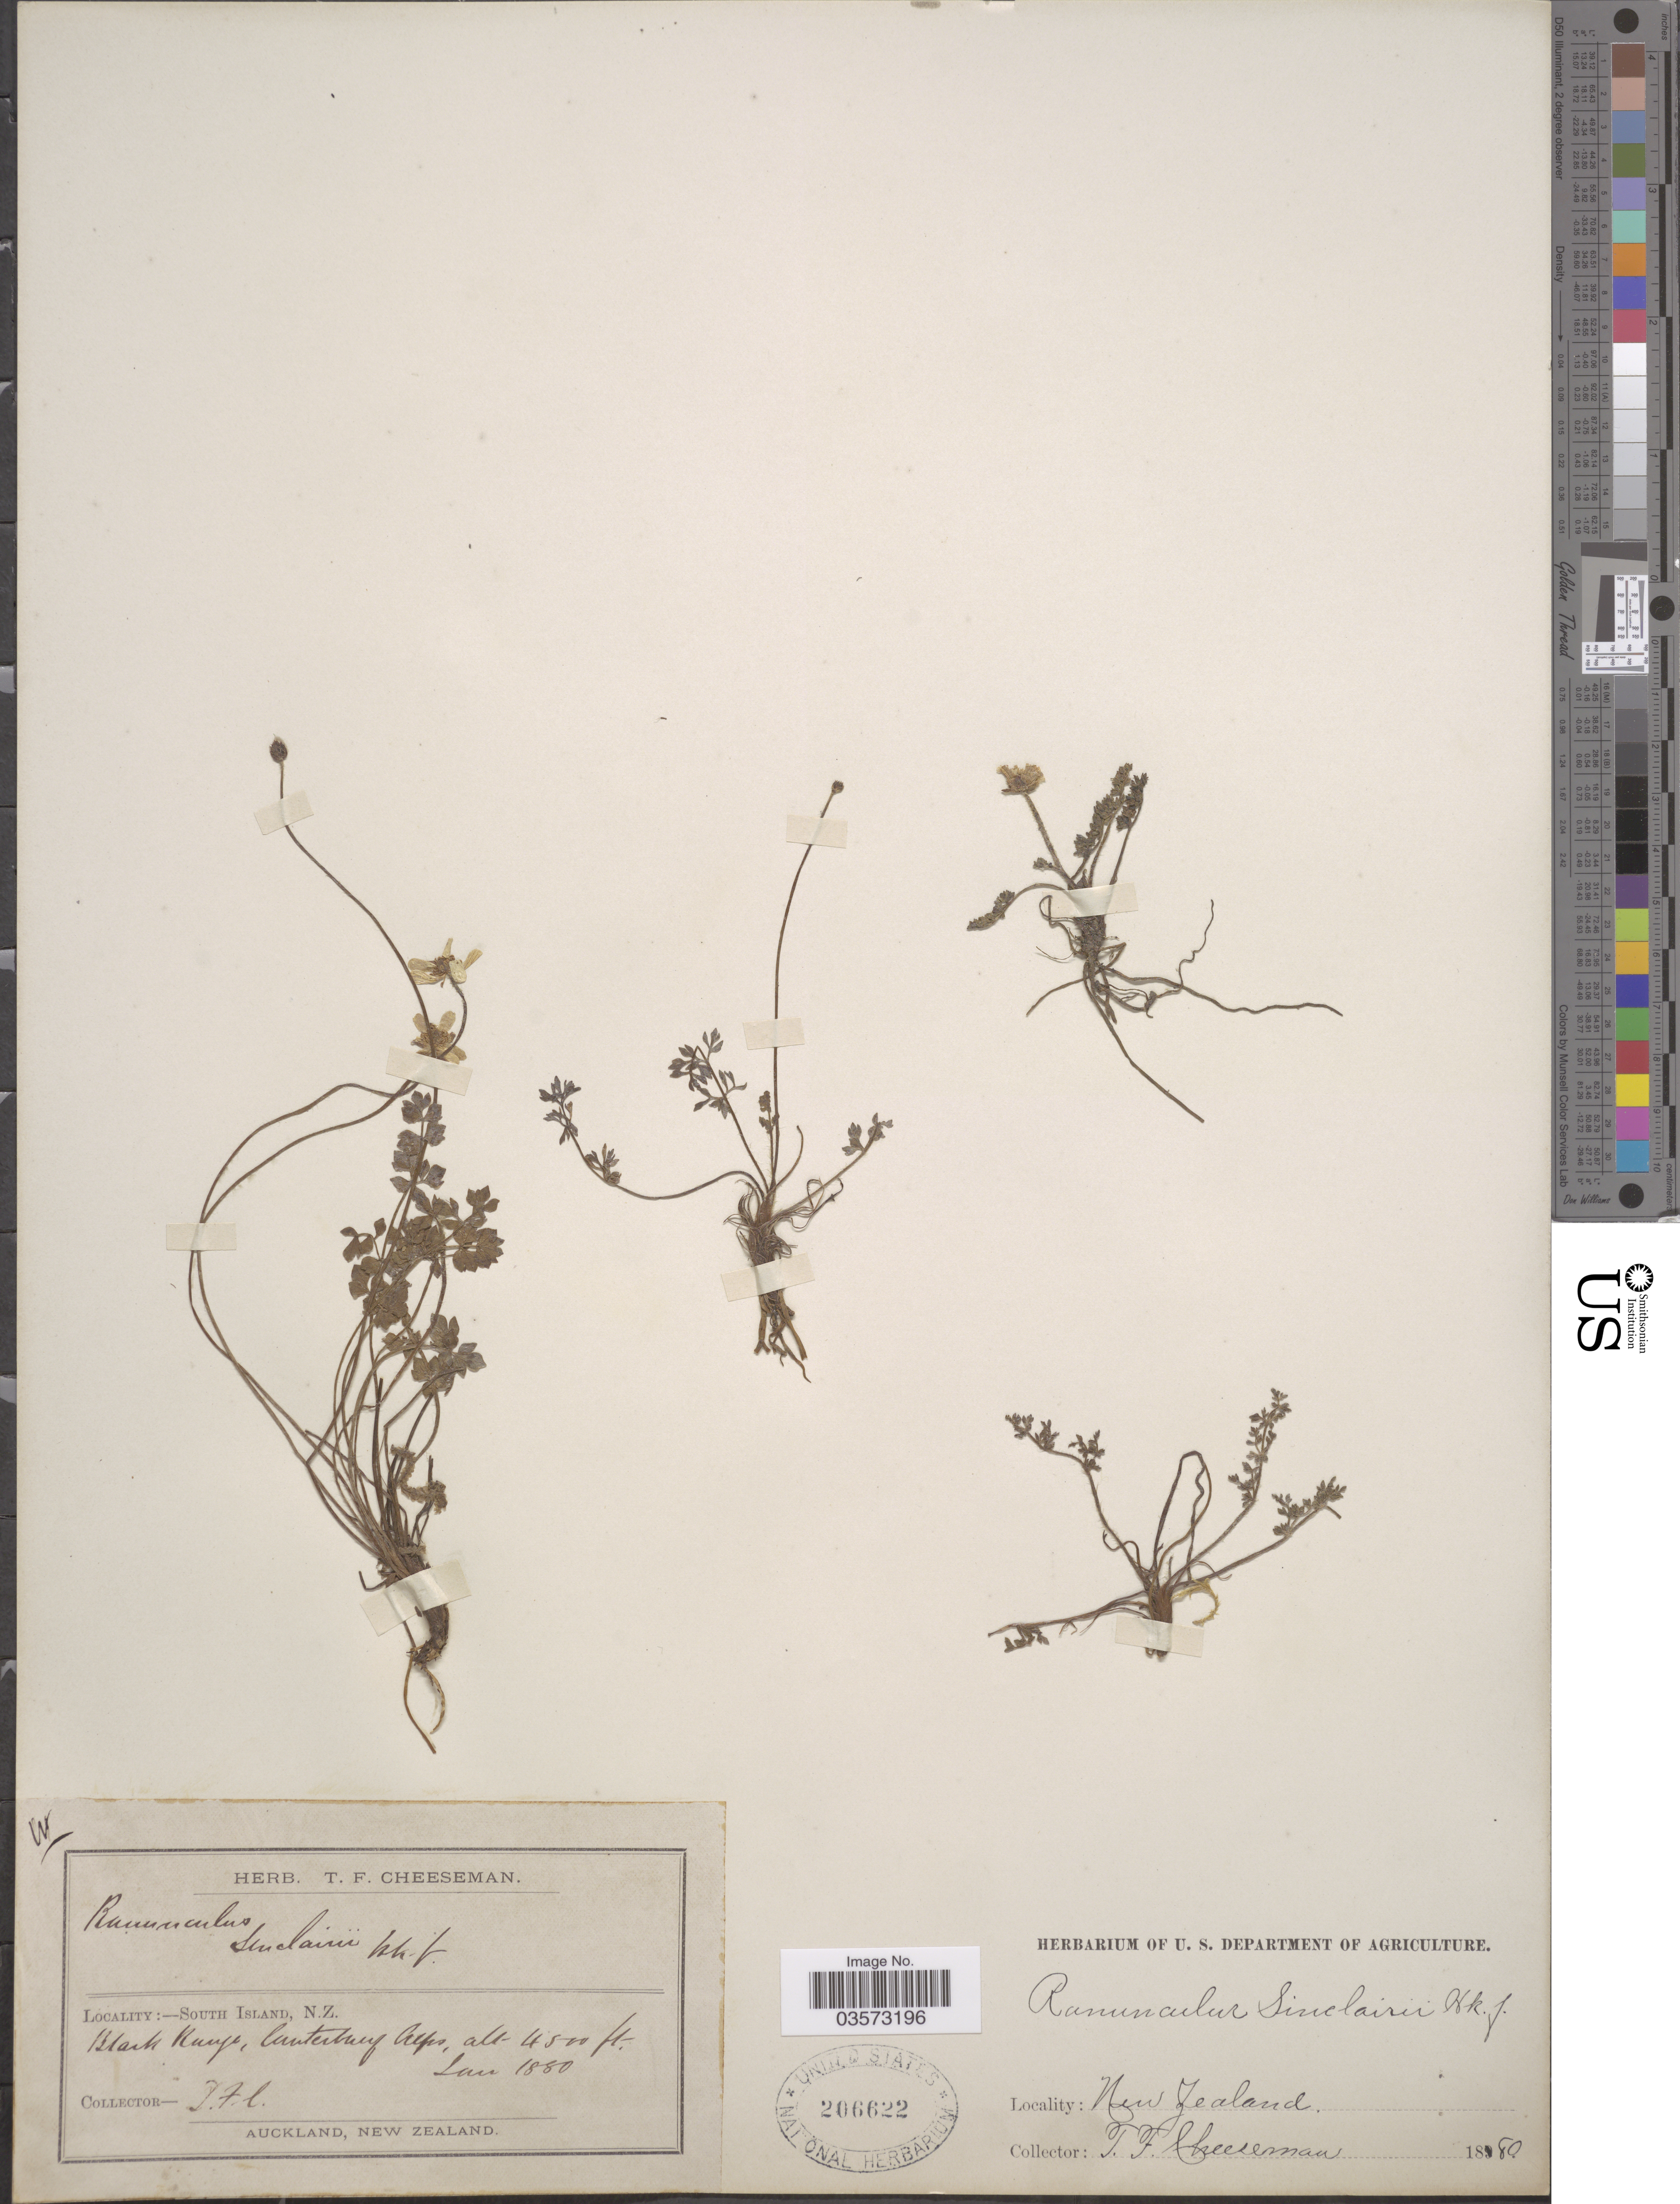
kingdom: Plantae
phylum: Tracheophyta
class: Magnoliopsida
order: Ranunculales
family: Ranunculaceae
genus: Ranunculus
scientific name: Ranunculus sinclairii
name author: Hook. f.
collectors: T. F. Cheeseman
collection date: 1880-01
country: New Zealand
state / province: Canterbury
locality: South Island, Black Range, Canterburry Alps.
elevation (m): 1372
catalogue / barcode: US 206622